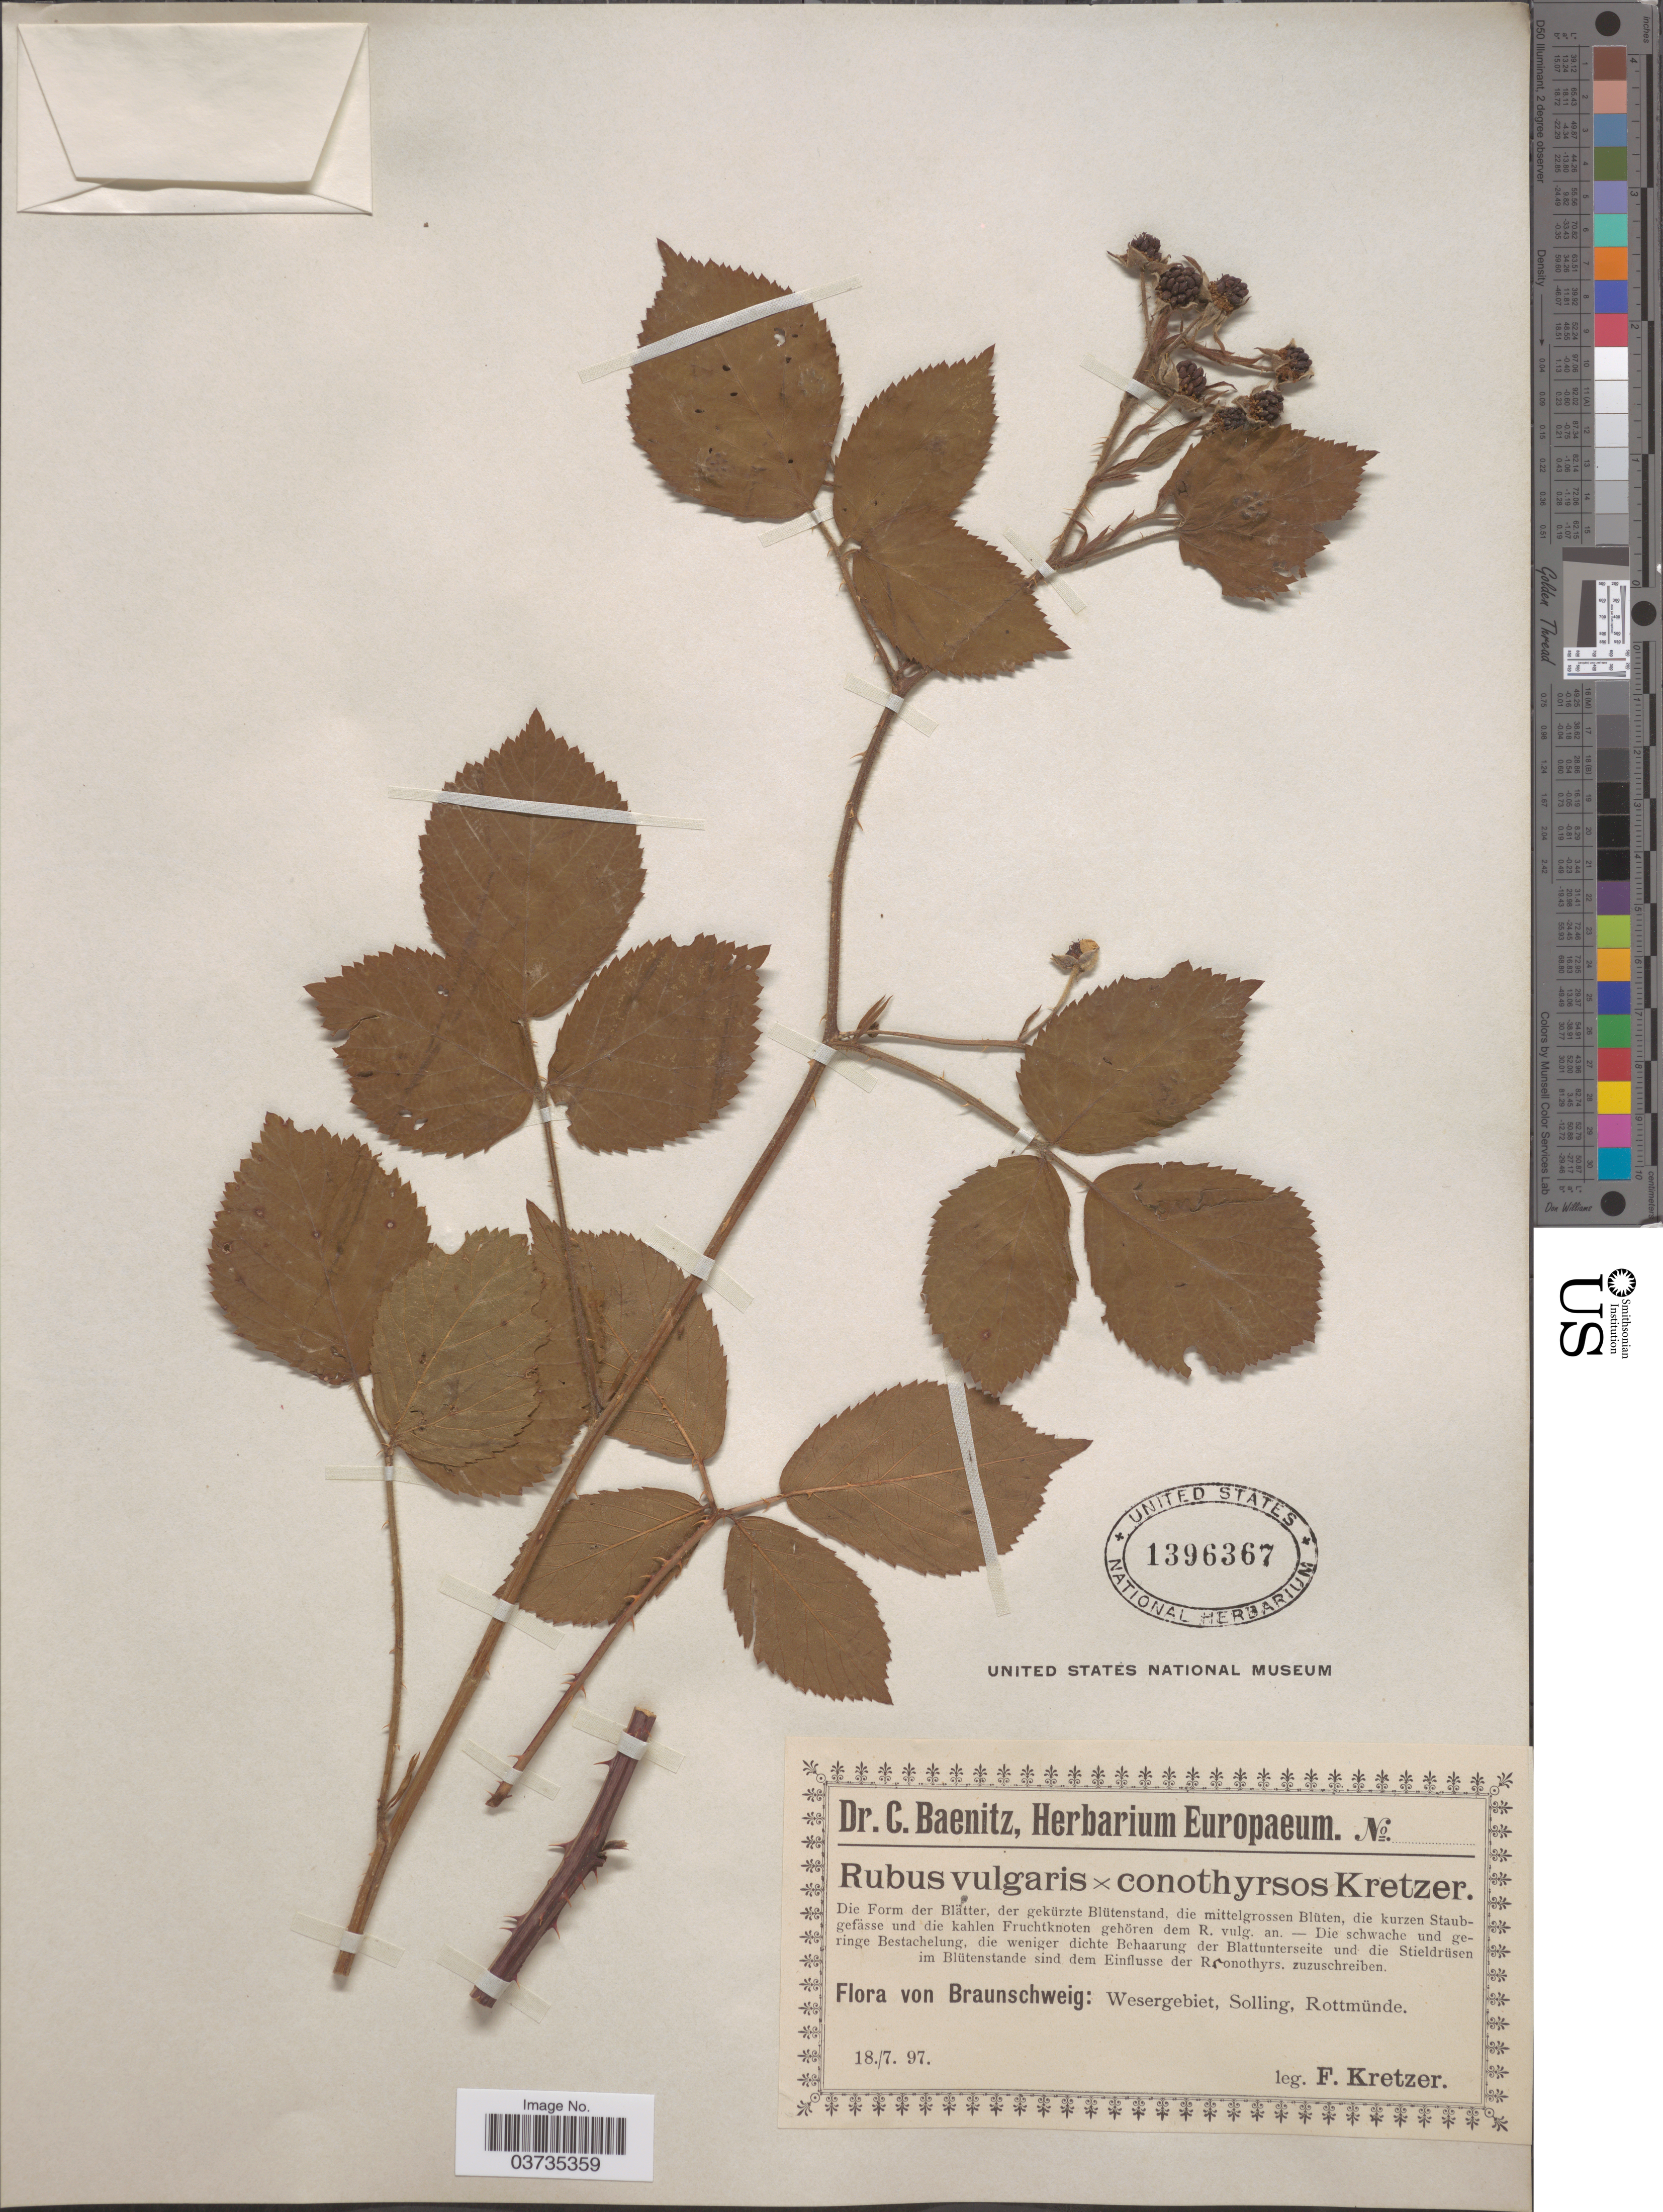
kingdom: Plantae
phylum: Tracheophyta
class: Magnoliopsida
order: Rosales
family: Rosaceae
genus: Rubus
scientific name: Rubus vulgaris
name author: Weihe & Nees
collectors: F. Kretzer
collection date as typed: Transcribed d/m/y: 18/7/97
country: Germany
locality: Braunschweig: Wesergebiet, Solling, Rottmünde.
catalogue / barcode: US 1396367